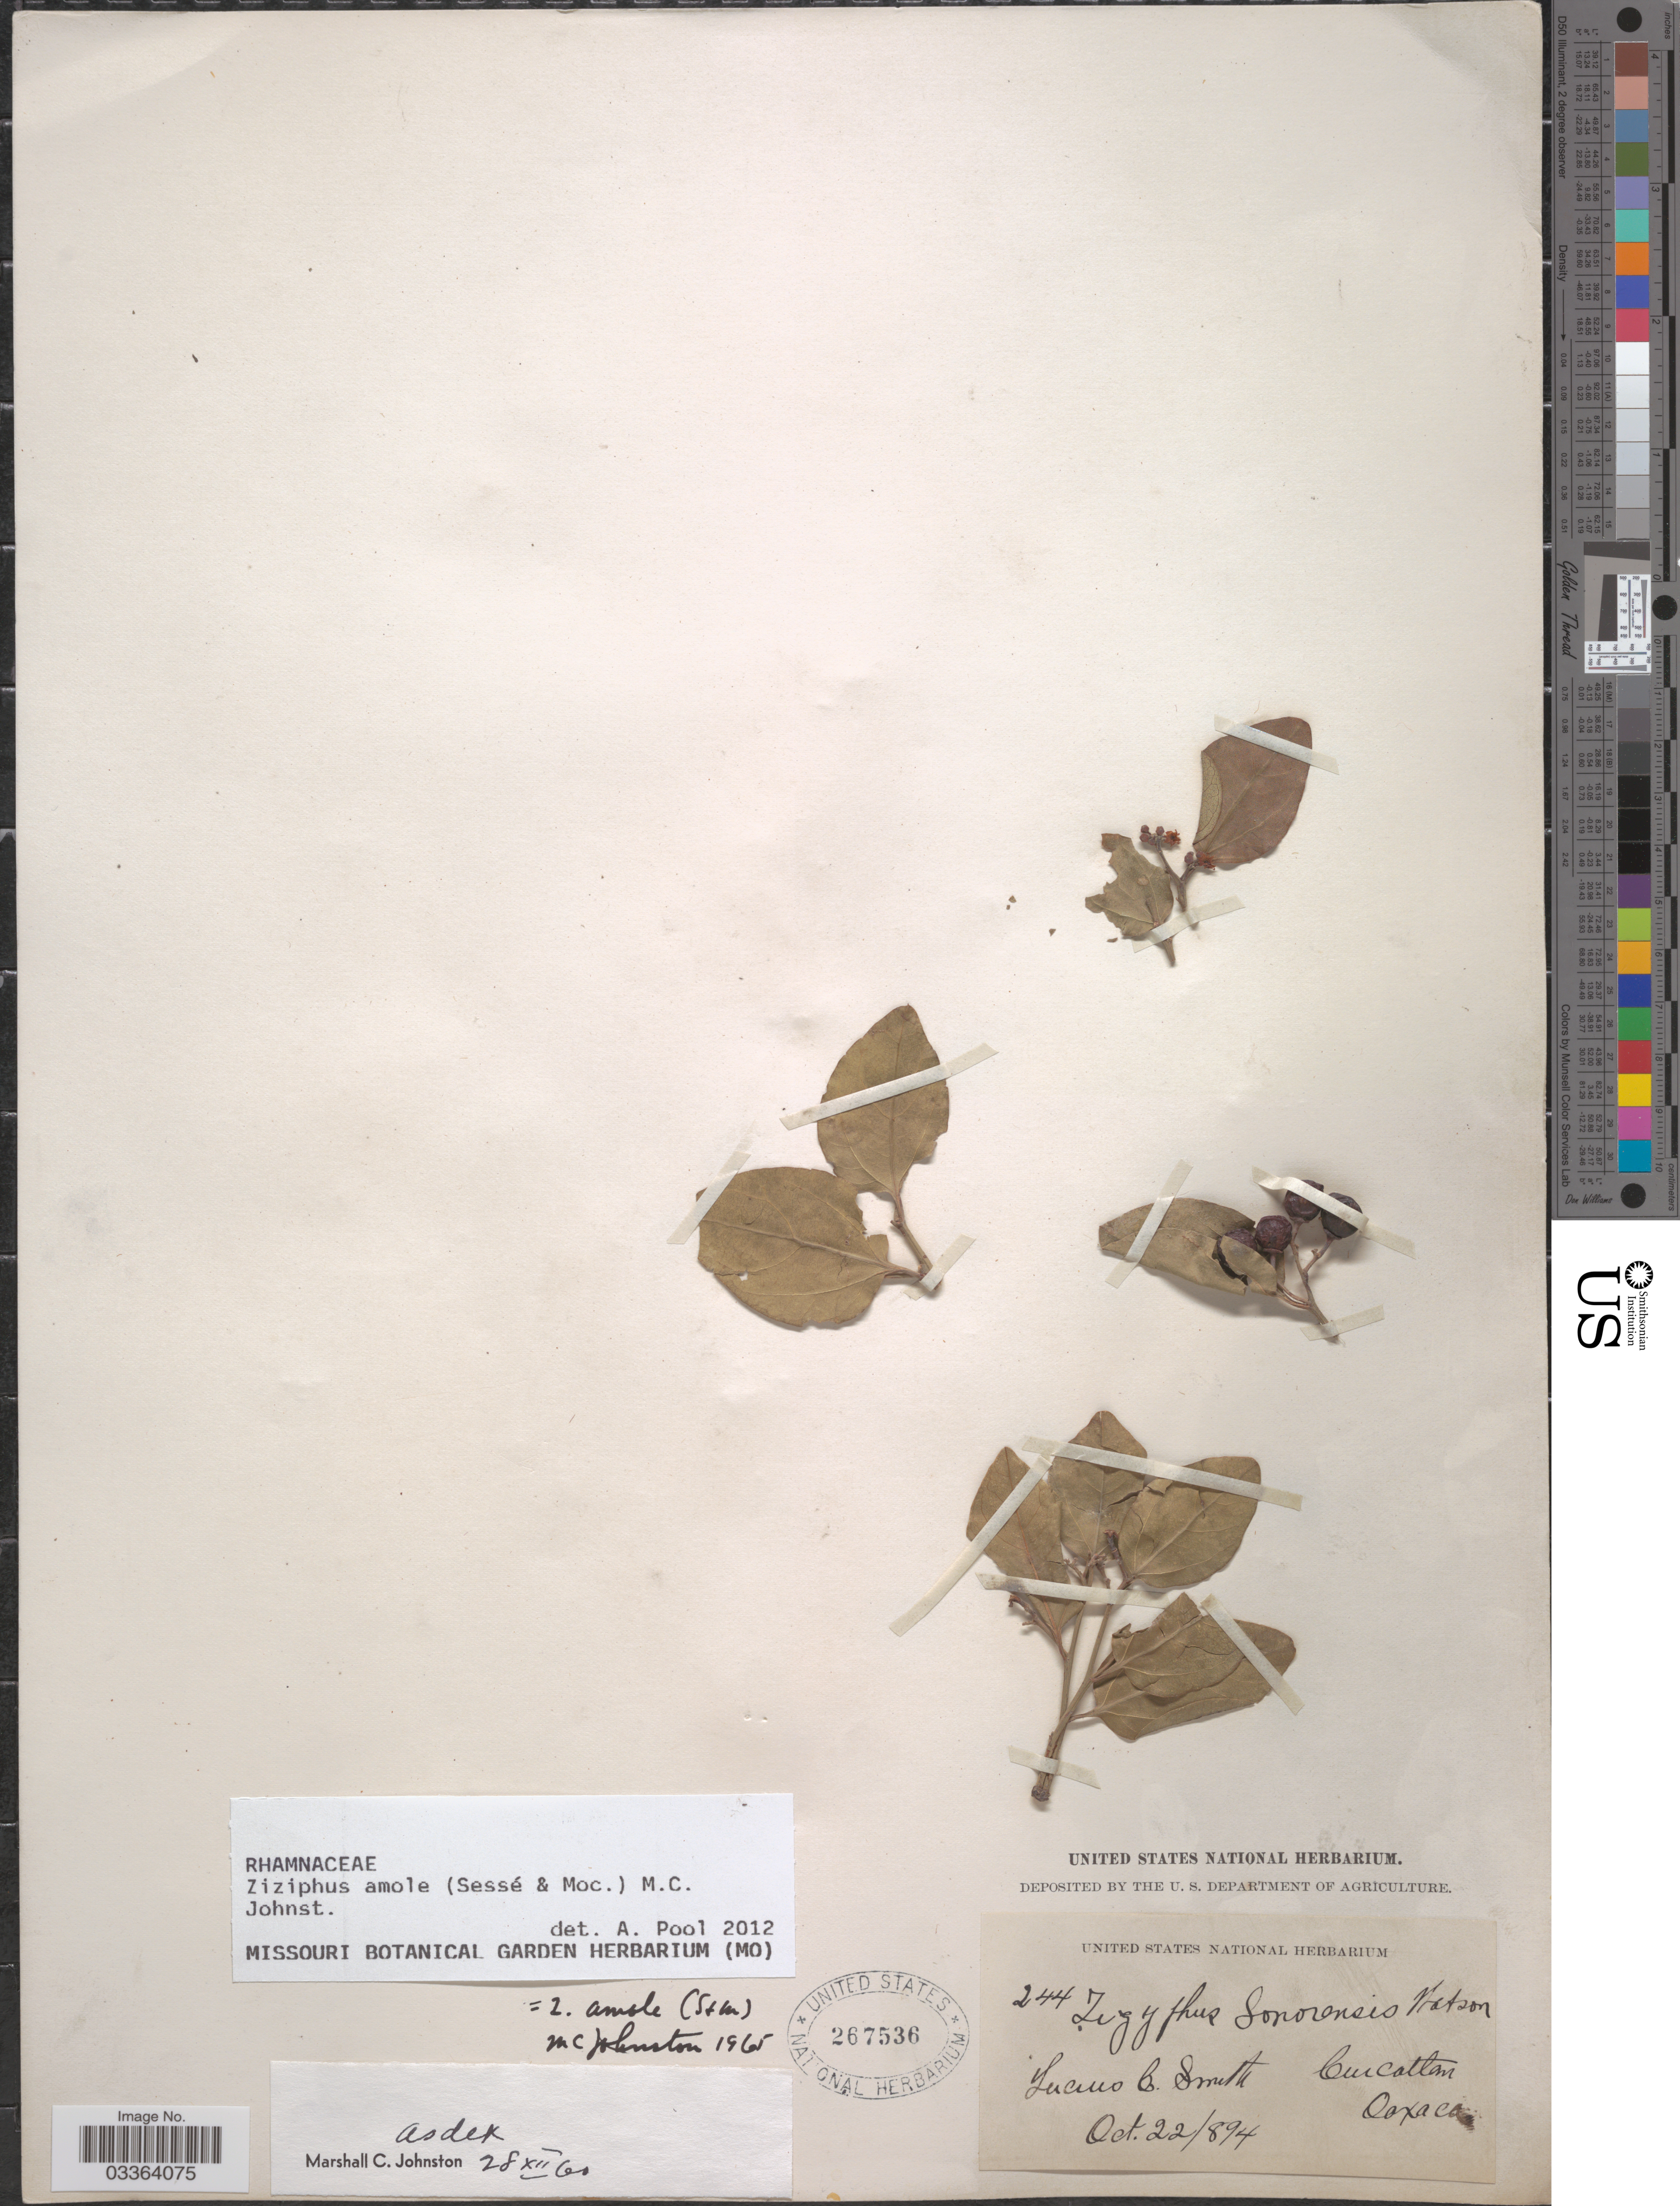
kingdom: Plantae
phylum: Tracheophyta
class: Magnoliopsida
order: Rosales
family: Rhamnaceae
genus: Sarcomphalus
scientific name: Sarcomphalus amole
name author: (Sessé & Moc.) Hauenschild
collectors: L. C. Smith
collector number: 244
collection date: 1894-10-22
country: Mexico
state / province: Oaxaca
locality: Cuicatlan.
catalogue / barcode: US 267536